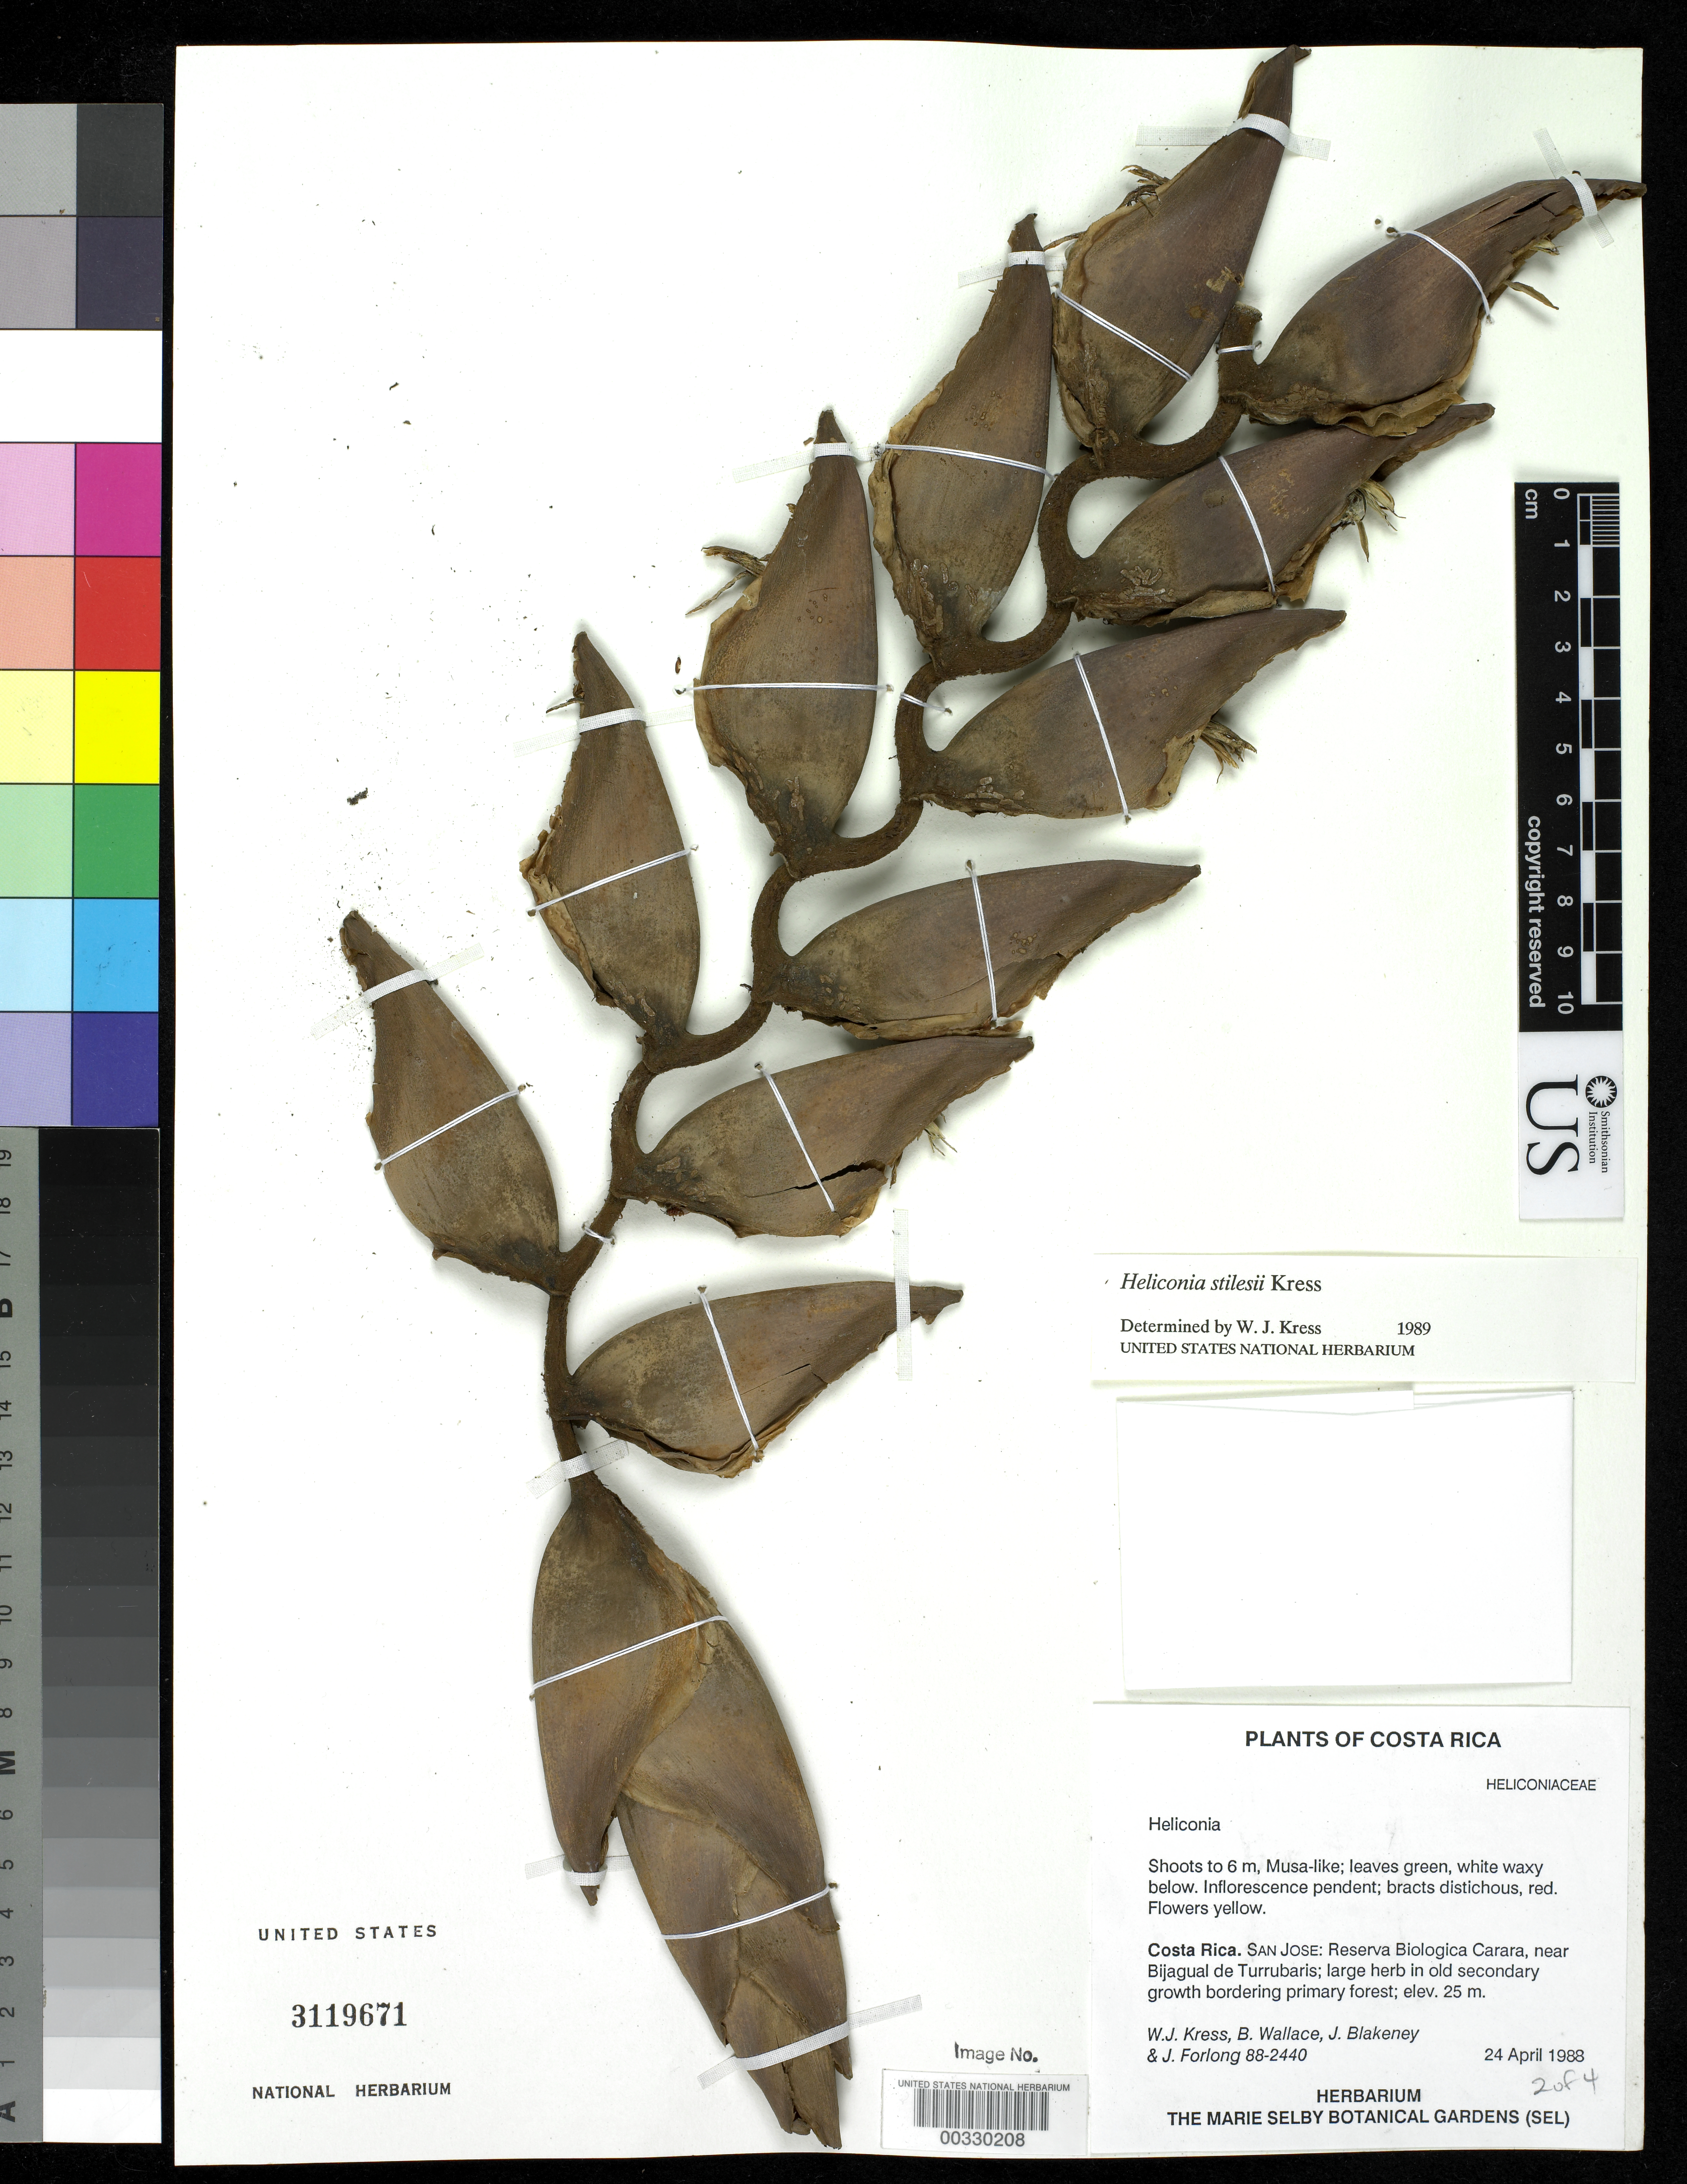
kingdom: Plantae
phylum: Tracheophyta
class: Liliopsida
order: Zingiberales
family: Heliconiaceae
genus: Heliconia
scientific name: Heliconia stilesii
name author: W.J. Kress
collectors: W. J. Kress, B. Wallace, J. Blakeney & J. Forlong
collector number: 88-2440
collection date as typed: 24 Apr 1988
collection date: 1988-04-24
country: Costa Rica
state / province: San José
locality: Reserva biologica carara, near bijagual de turrubaris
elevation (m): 25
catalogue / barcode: US 3119671